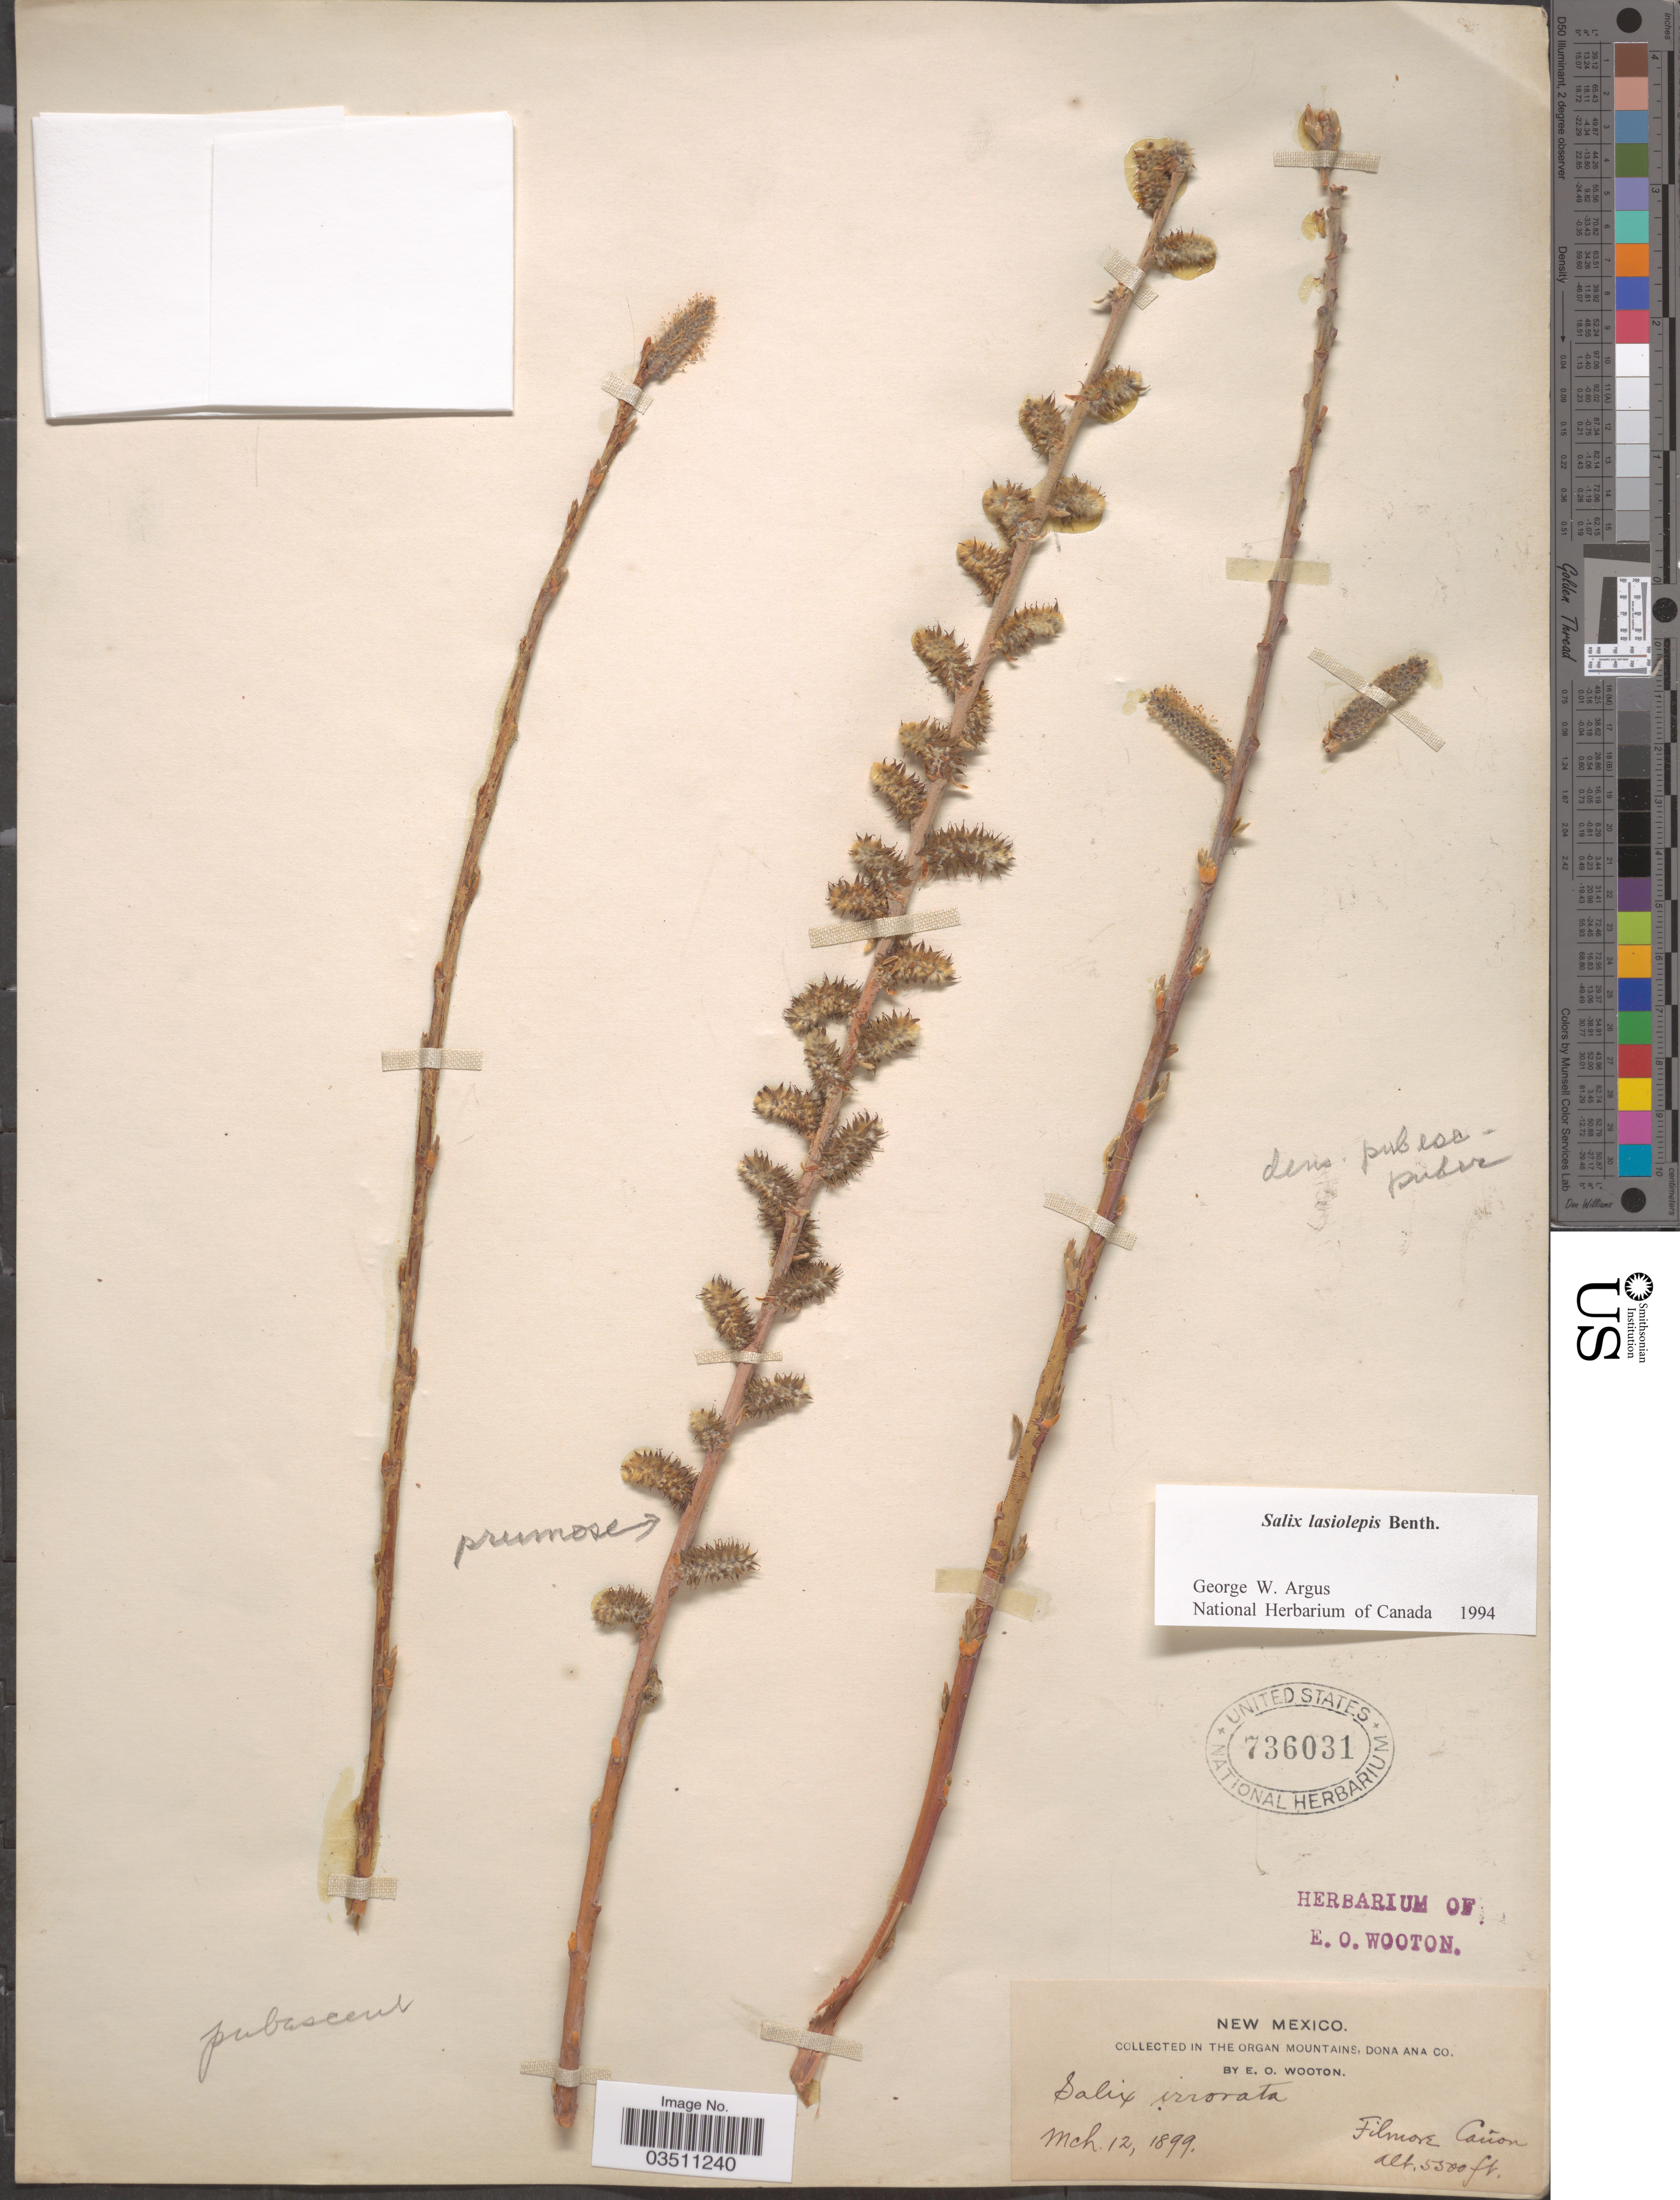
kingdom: Plantae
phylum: Tracheophyta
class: Magnoliopsida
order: Malpighiales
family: Salicaceae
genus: Salix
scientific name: Salix lasiolepis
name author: Benth.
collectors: E. O. Wooton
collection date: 1899-03-12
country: United States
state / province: New Mexico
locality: In the Organ Mountains, Dona Ana Co. Filmore Cañon.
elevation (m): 1676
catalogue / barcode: US 736031